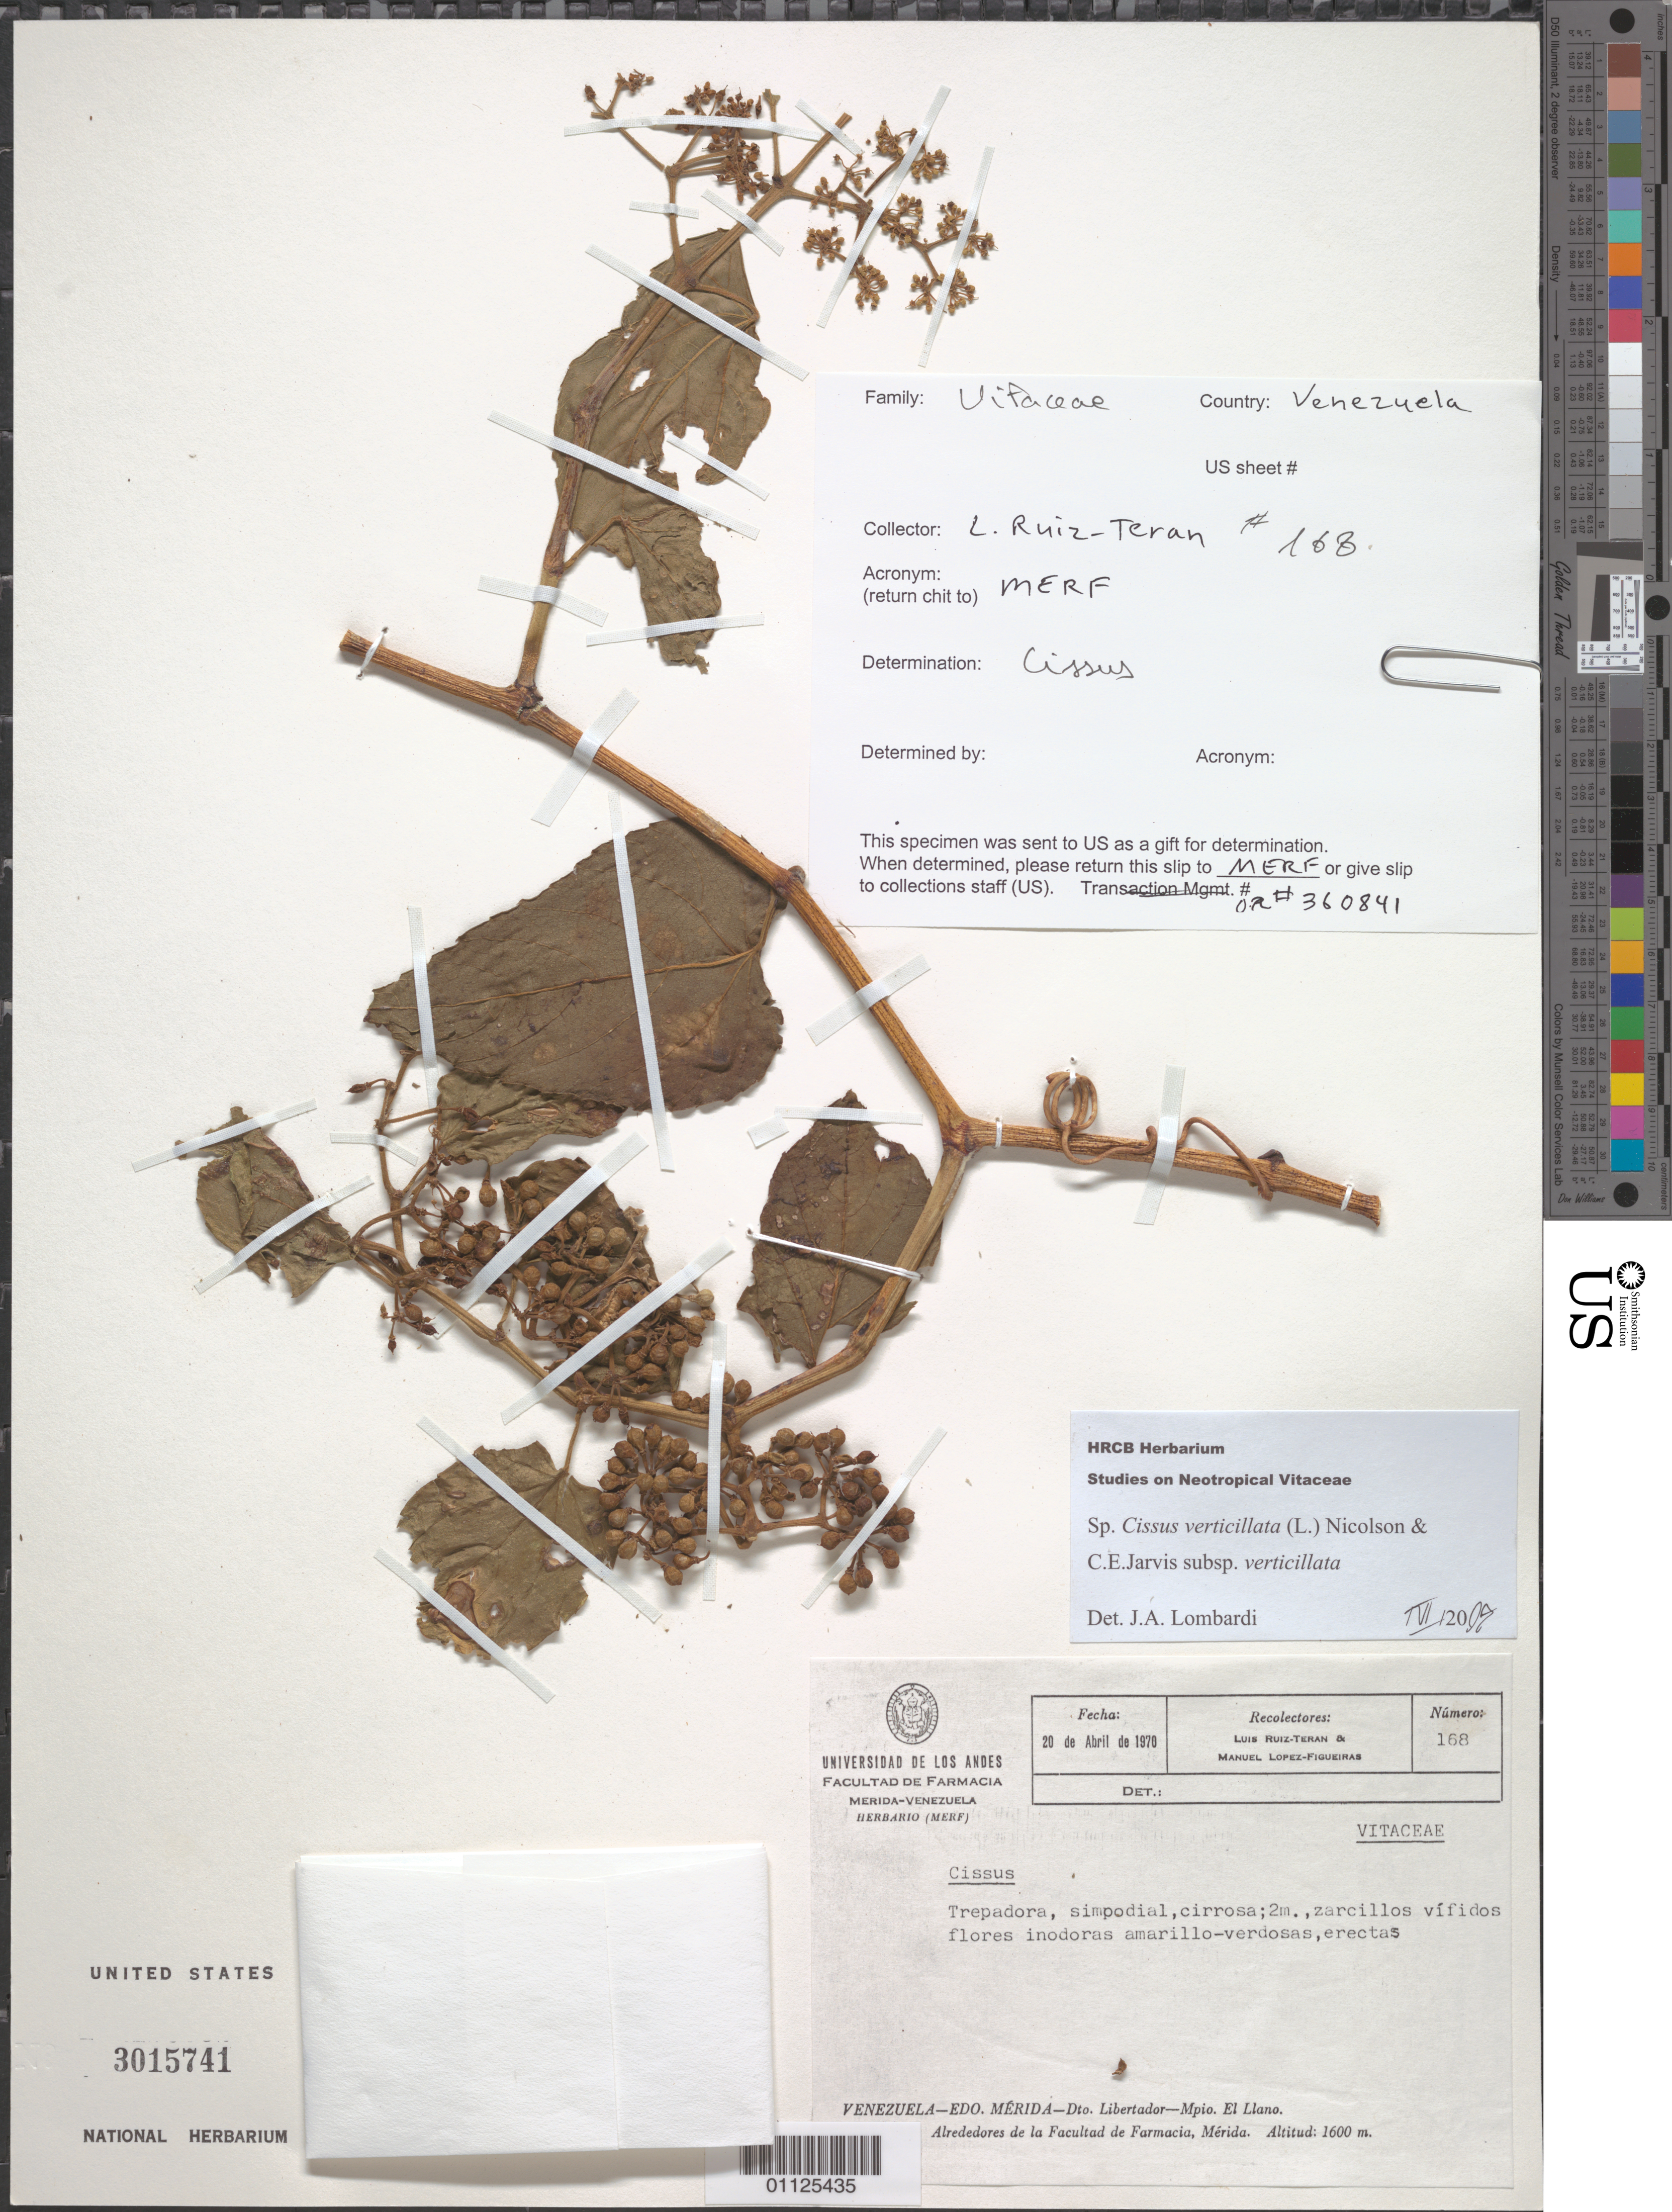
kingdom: Plantae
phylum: Tracheophyta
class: Magnoliopsida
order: Vitales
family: Vitaceae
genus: Cissus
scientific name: Cissus verticillata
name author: (L.) Nicolson & C.E. Jarvis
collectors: L. E. Ruíz-Terán & M. López Figueiras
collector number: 168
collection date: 1970-04-20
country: Venezuela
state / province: Mérida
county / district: Libertador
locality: Dto. Libertador, Mpio. El Llano.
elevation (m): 1600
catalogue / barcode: US 3015747